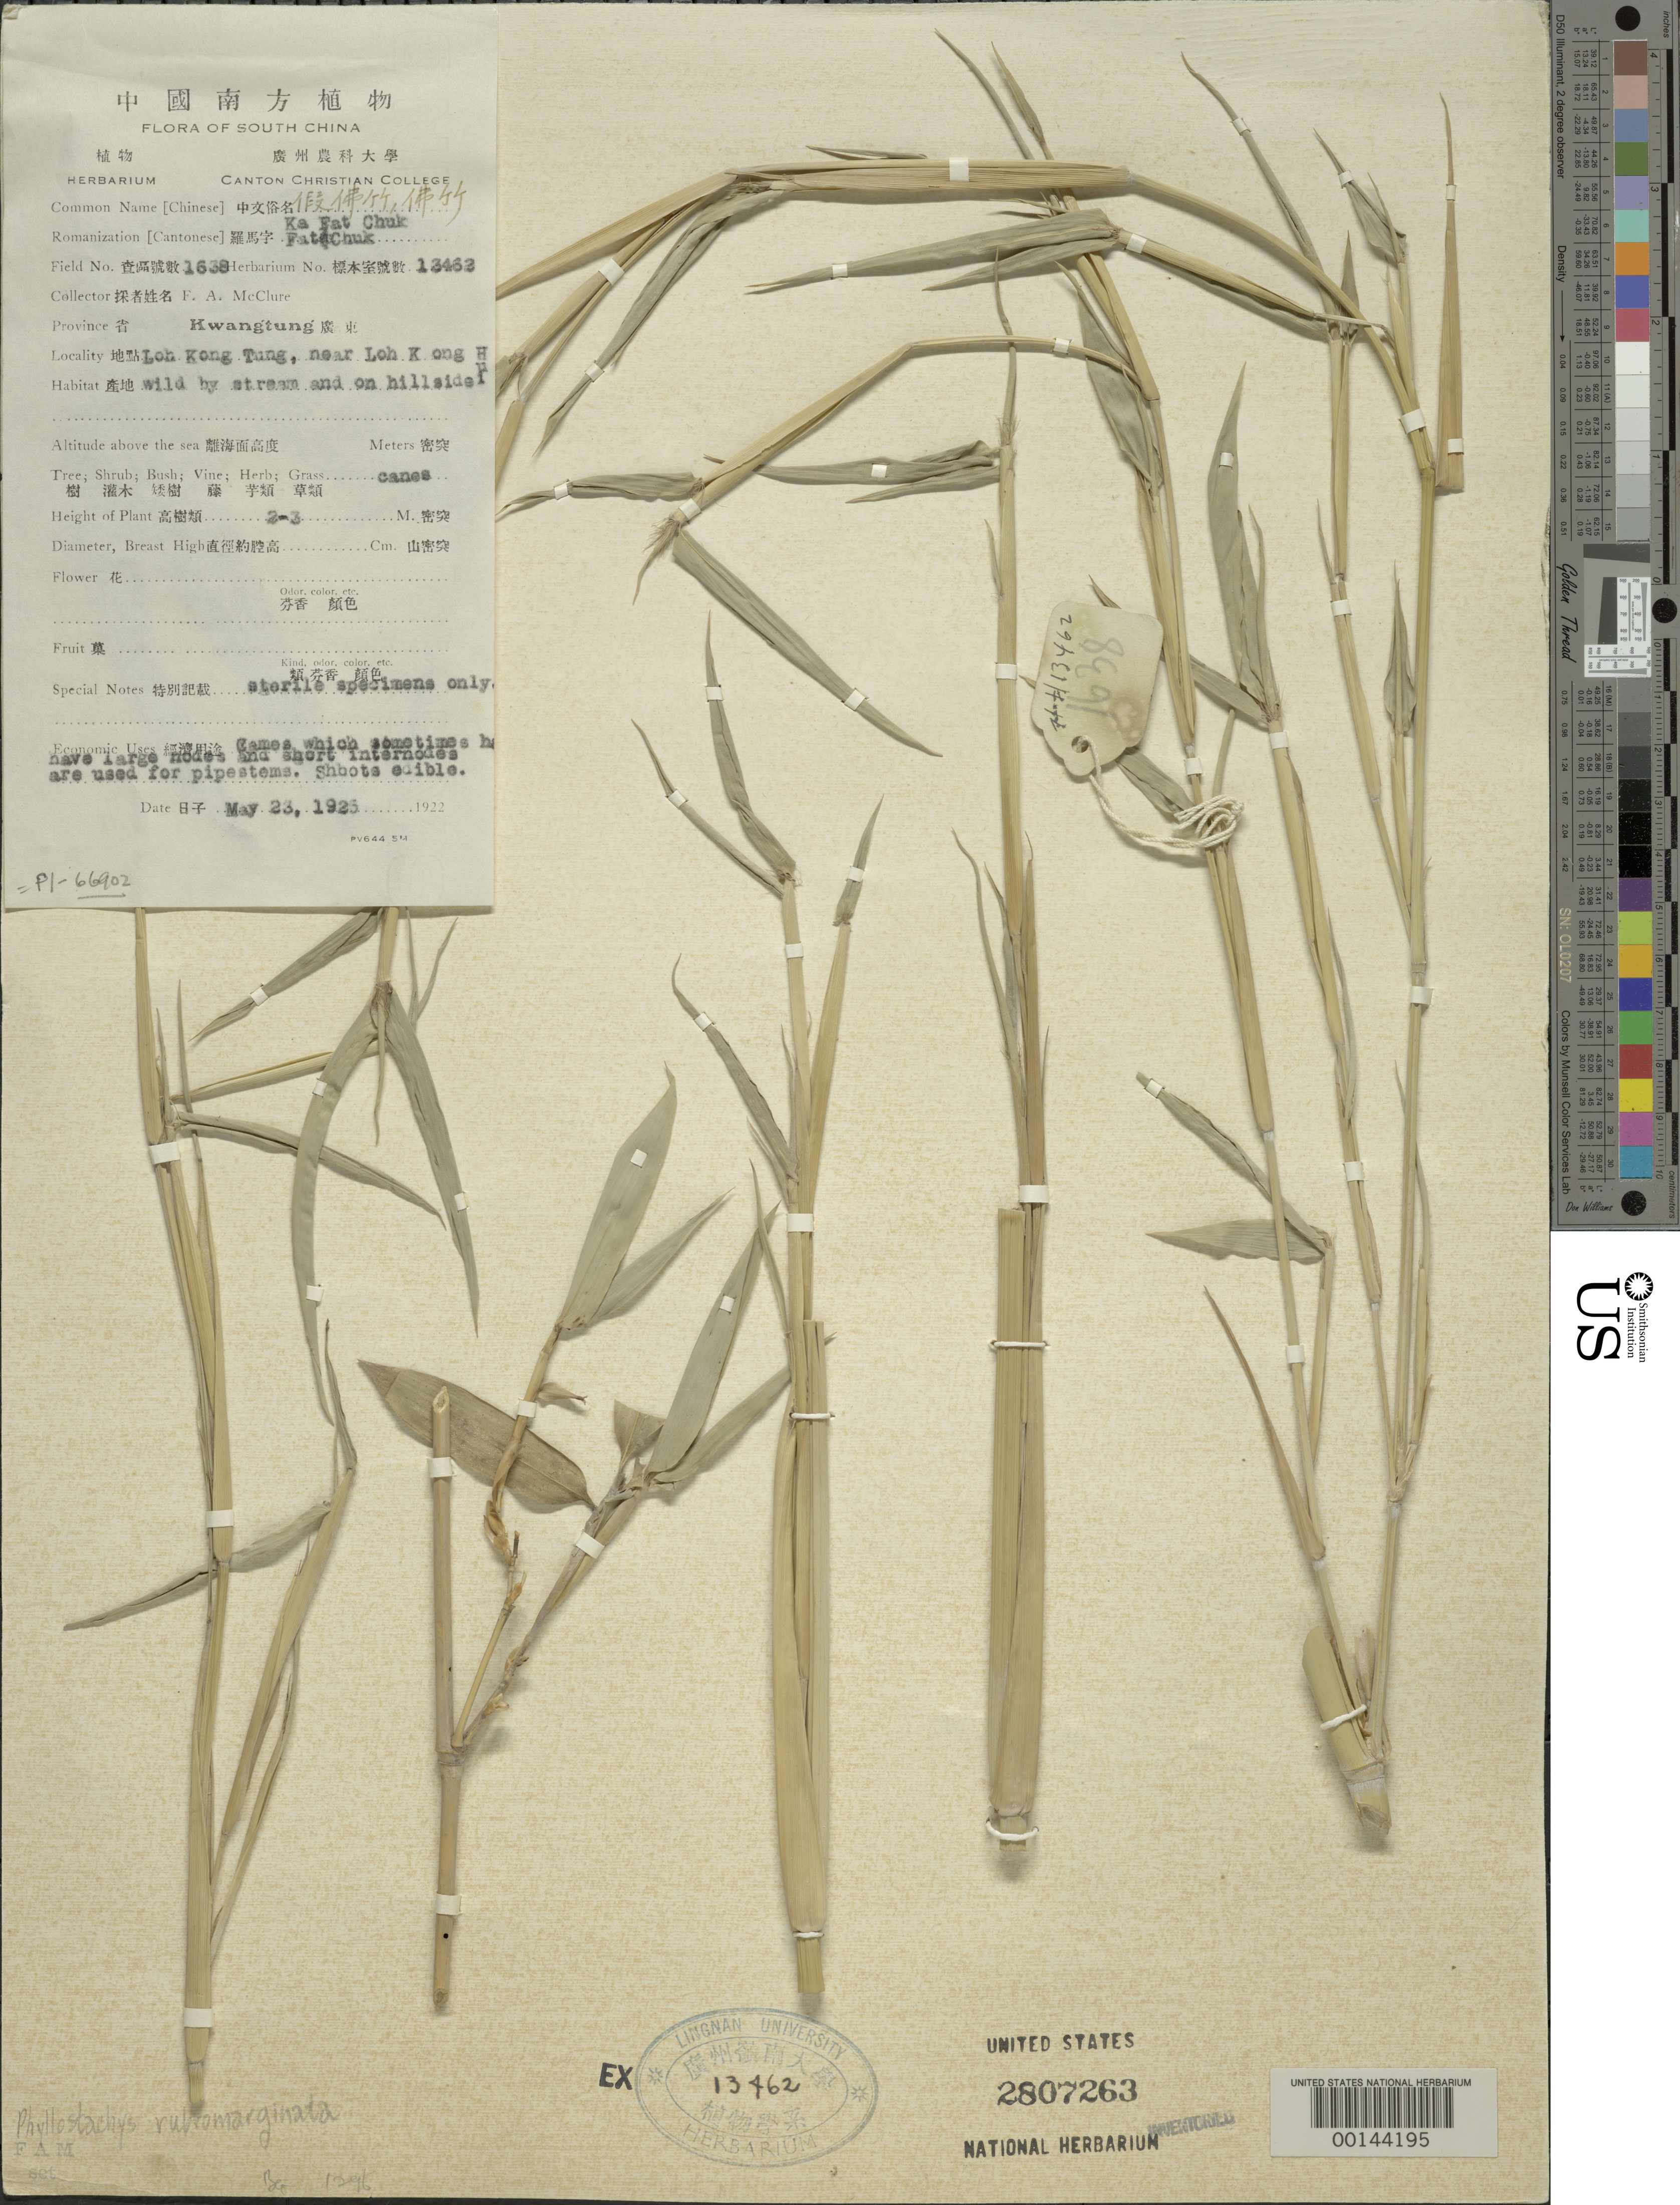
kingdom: Plantae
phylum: Tracheophyta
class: Liliopsida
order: Poales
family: Poaceae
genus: Phyllostachys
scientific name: Phyllostachys rubromarginata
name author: McClure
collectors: F. A. McClure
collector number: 1638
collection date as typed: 23 May 1925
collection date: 1925-05-23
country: China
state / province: Guangdong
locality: Loh kong tung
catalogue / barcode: US 2807263